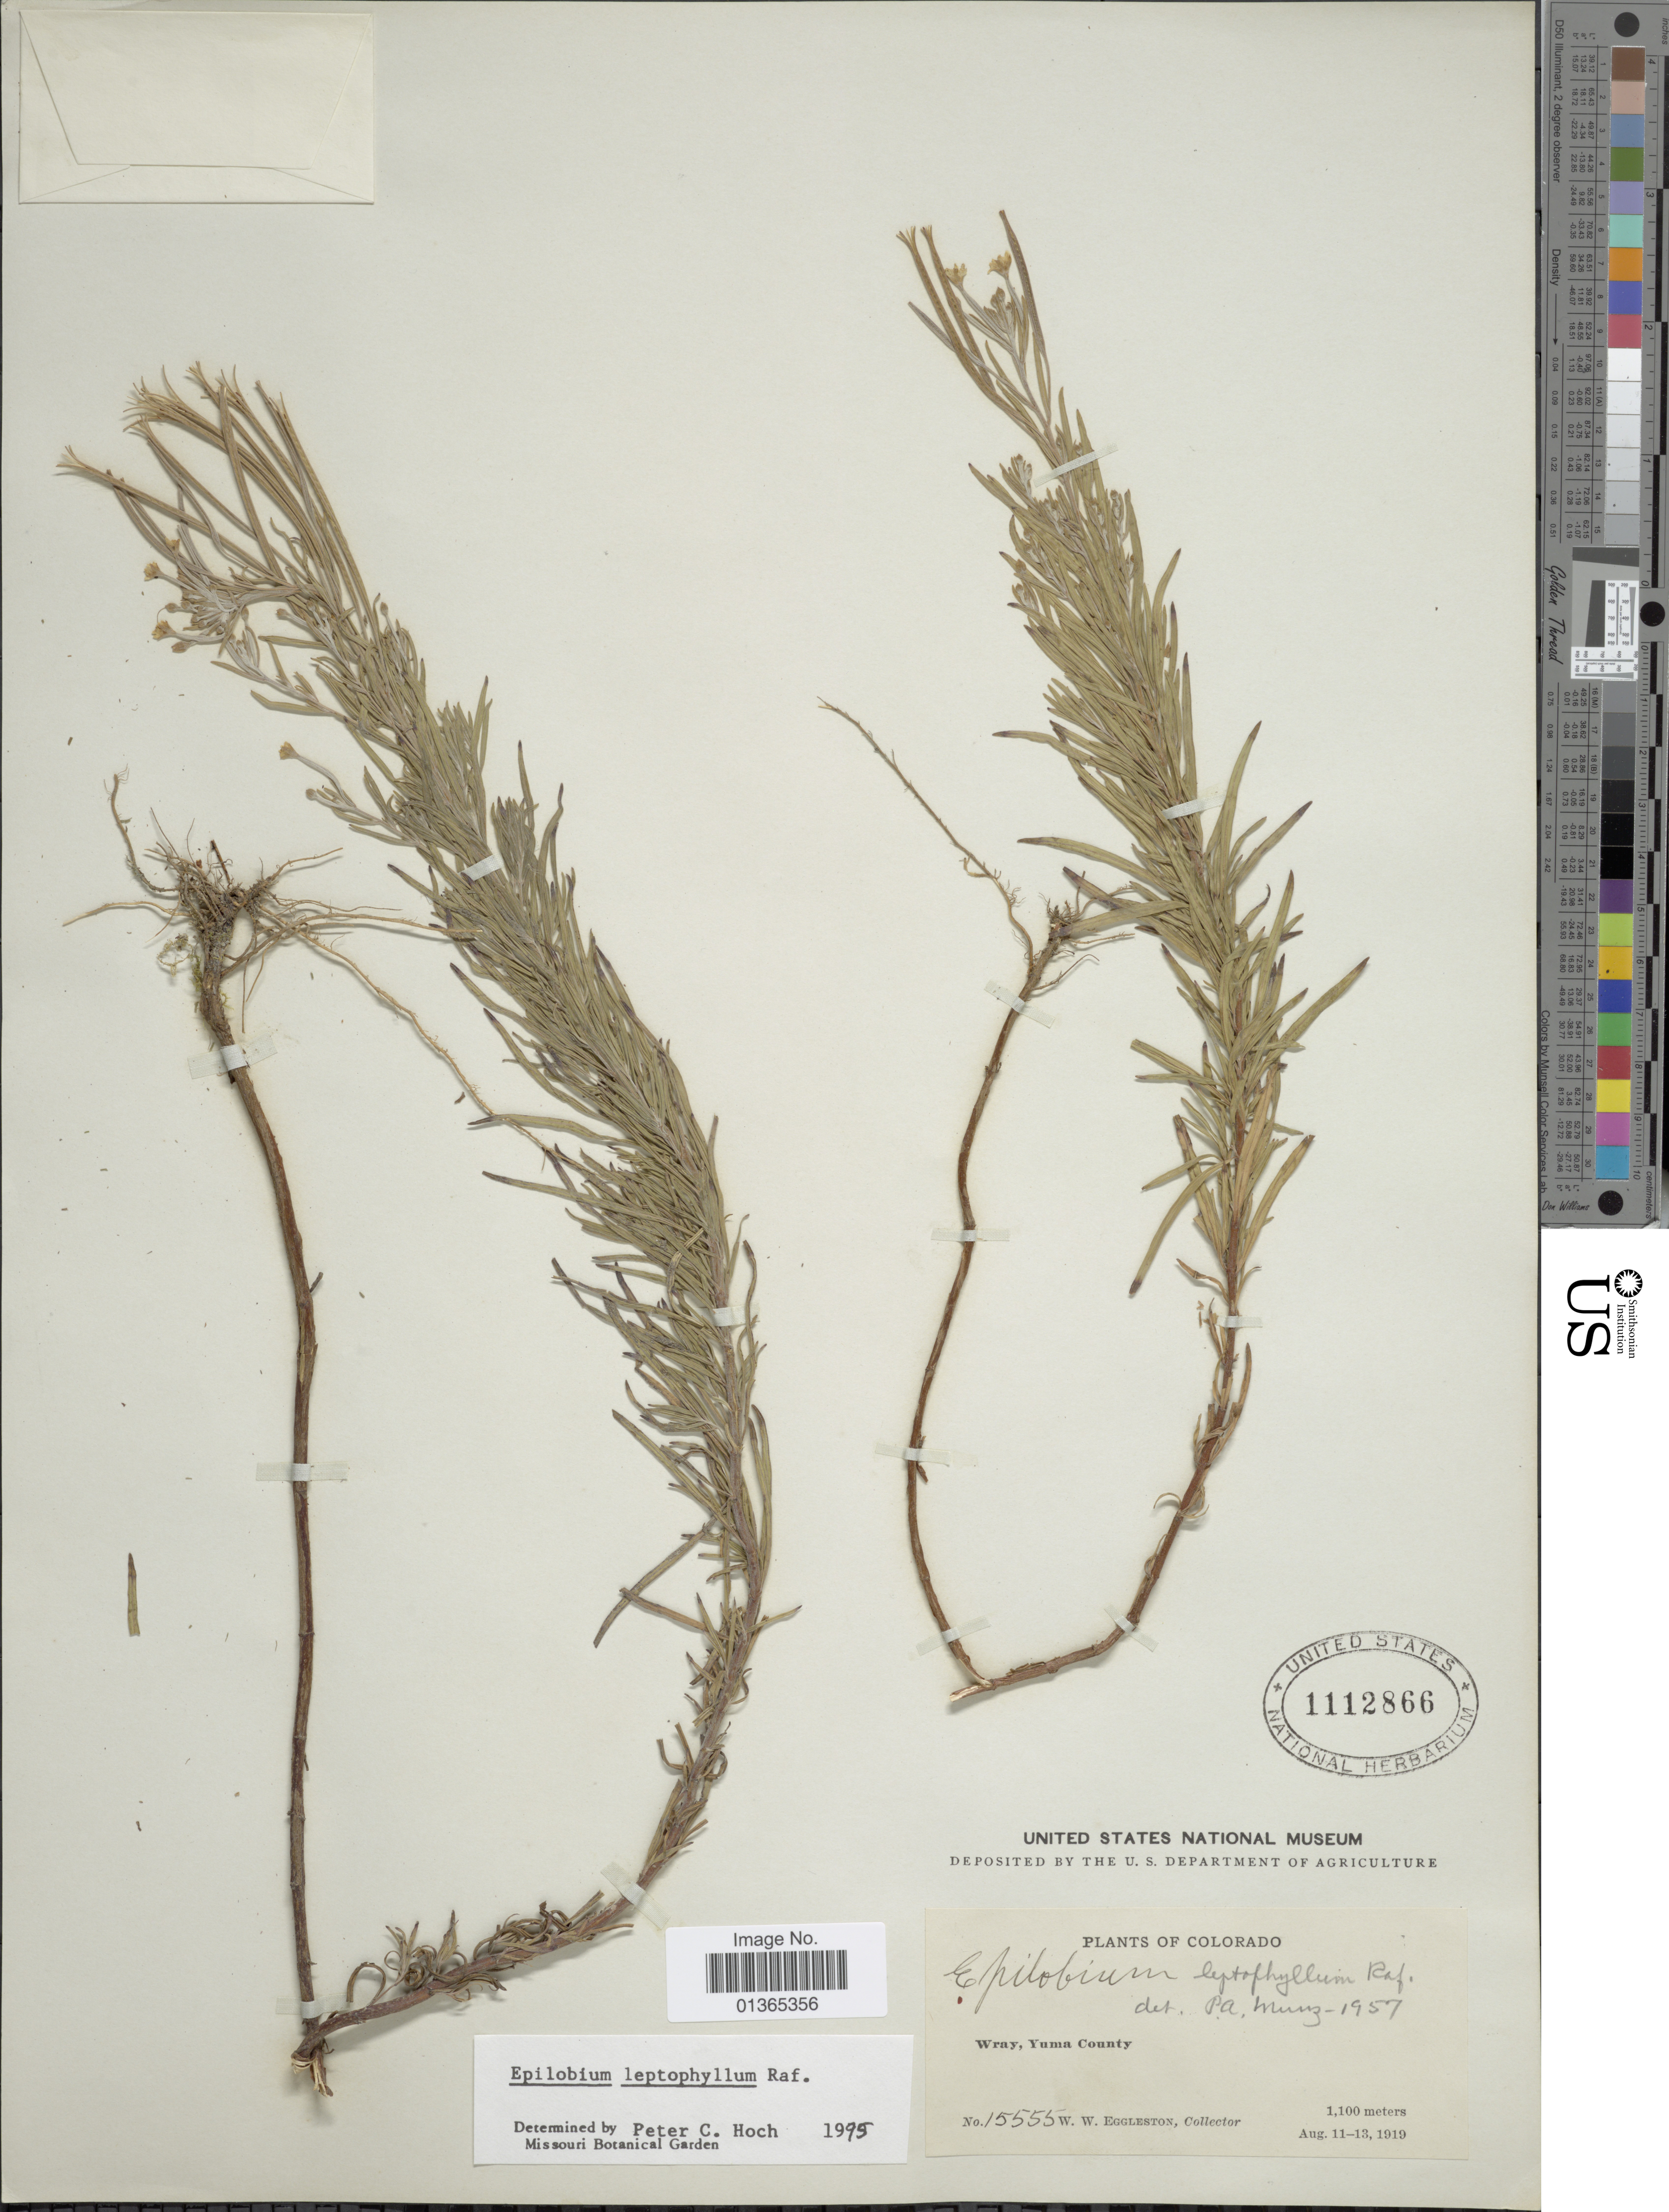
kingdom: Plantae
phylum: Tracheophyta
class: Magnoliopsida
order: Myrtales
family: Onagraceae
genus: Epilobium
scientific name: Epilobium leptophyllum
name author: Raf.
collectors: W. W. Eggleston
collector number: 15555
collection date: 1919-08-11/1919-08-13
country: United States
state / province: Colorado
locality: Wray, Yuma County.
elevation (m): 1100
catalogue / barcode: US 1112866